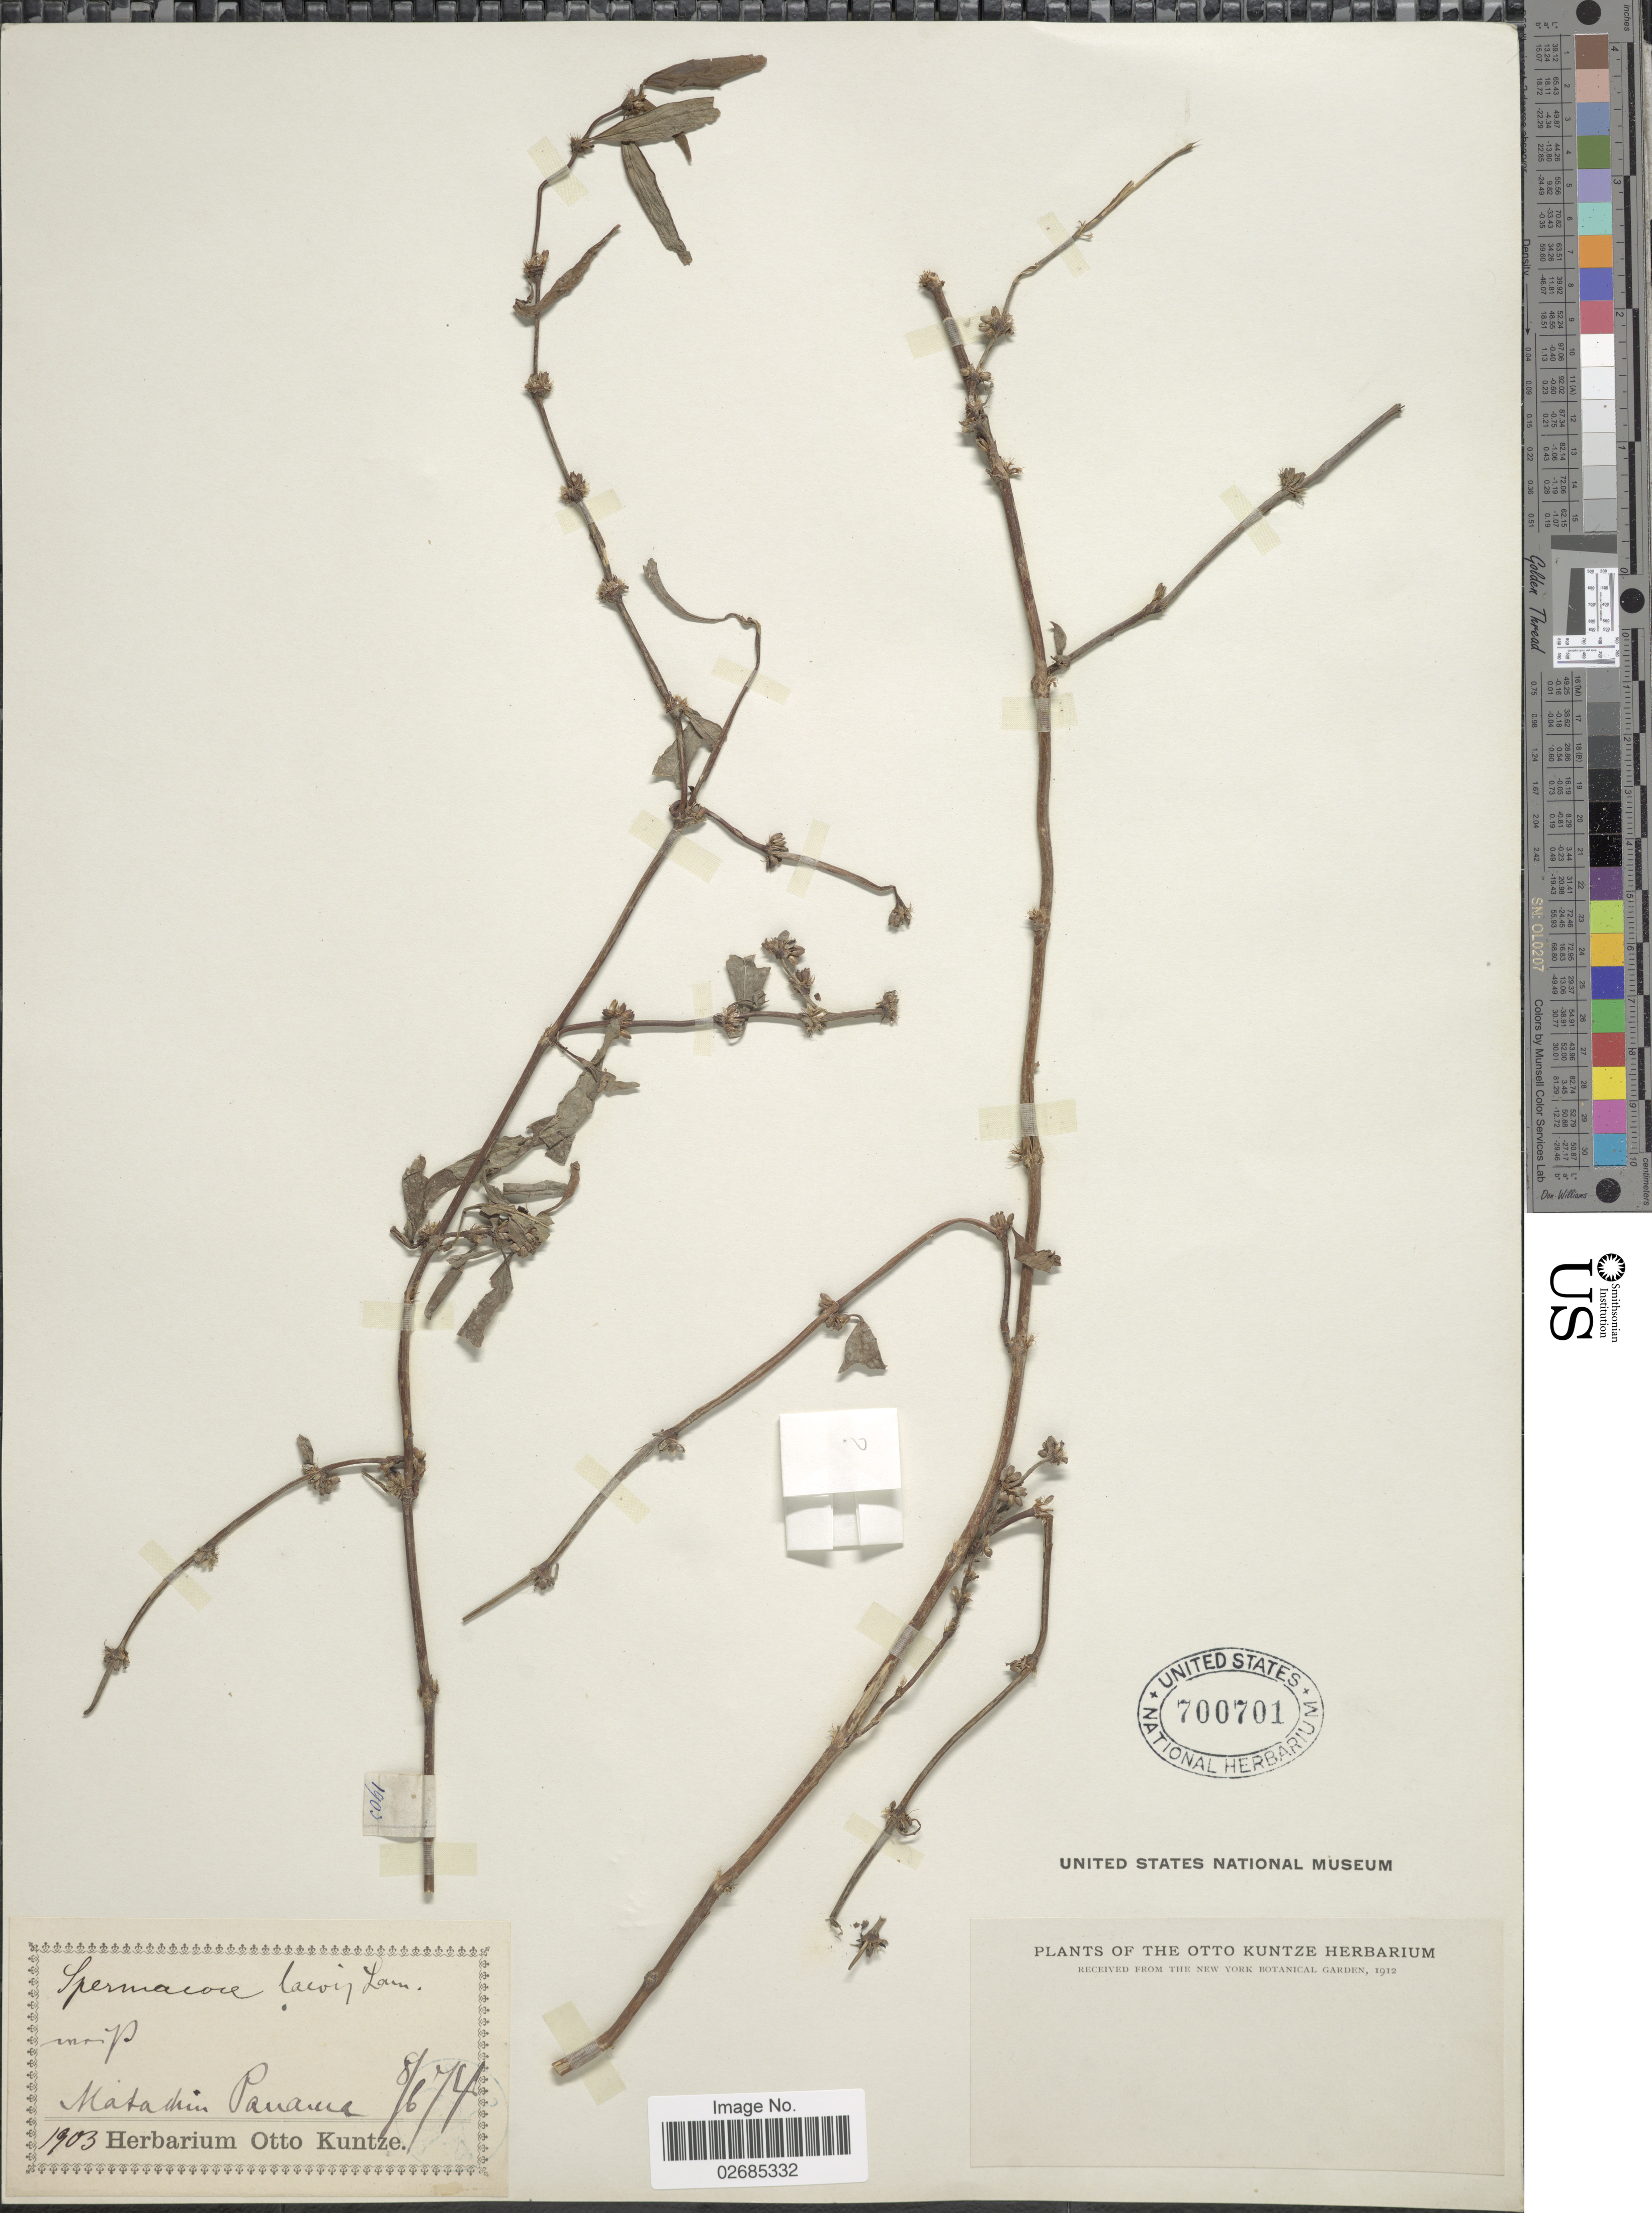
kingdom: Plantae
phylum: Tracheophyta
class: Magnoliopsida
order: Gentianales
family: Rubiaceae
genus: Hemidiodia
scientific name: Hemidiodia ocimifolia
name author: (Willd.) K. Schum.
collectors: ex herb. Otto Kuntze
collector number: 1903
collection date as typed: Transcribed d/m/y: 8/6/74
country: Panama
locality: Matadero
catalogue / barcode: US 700701